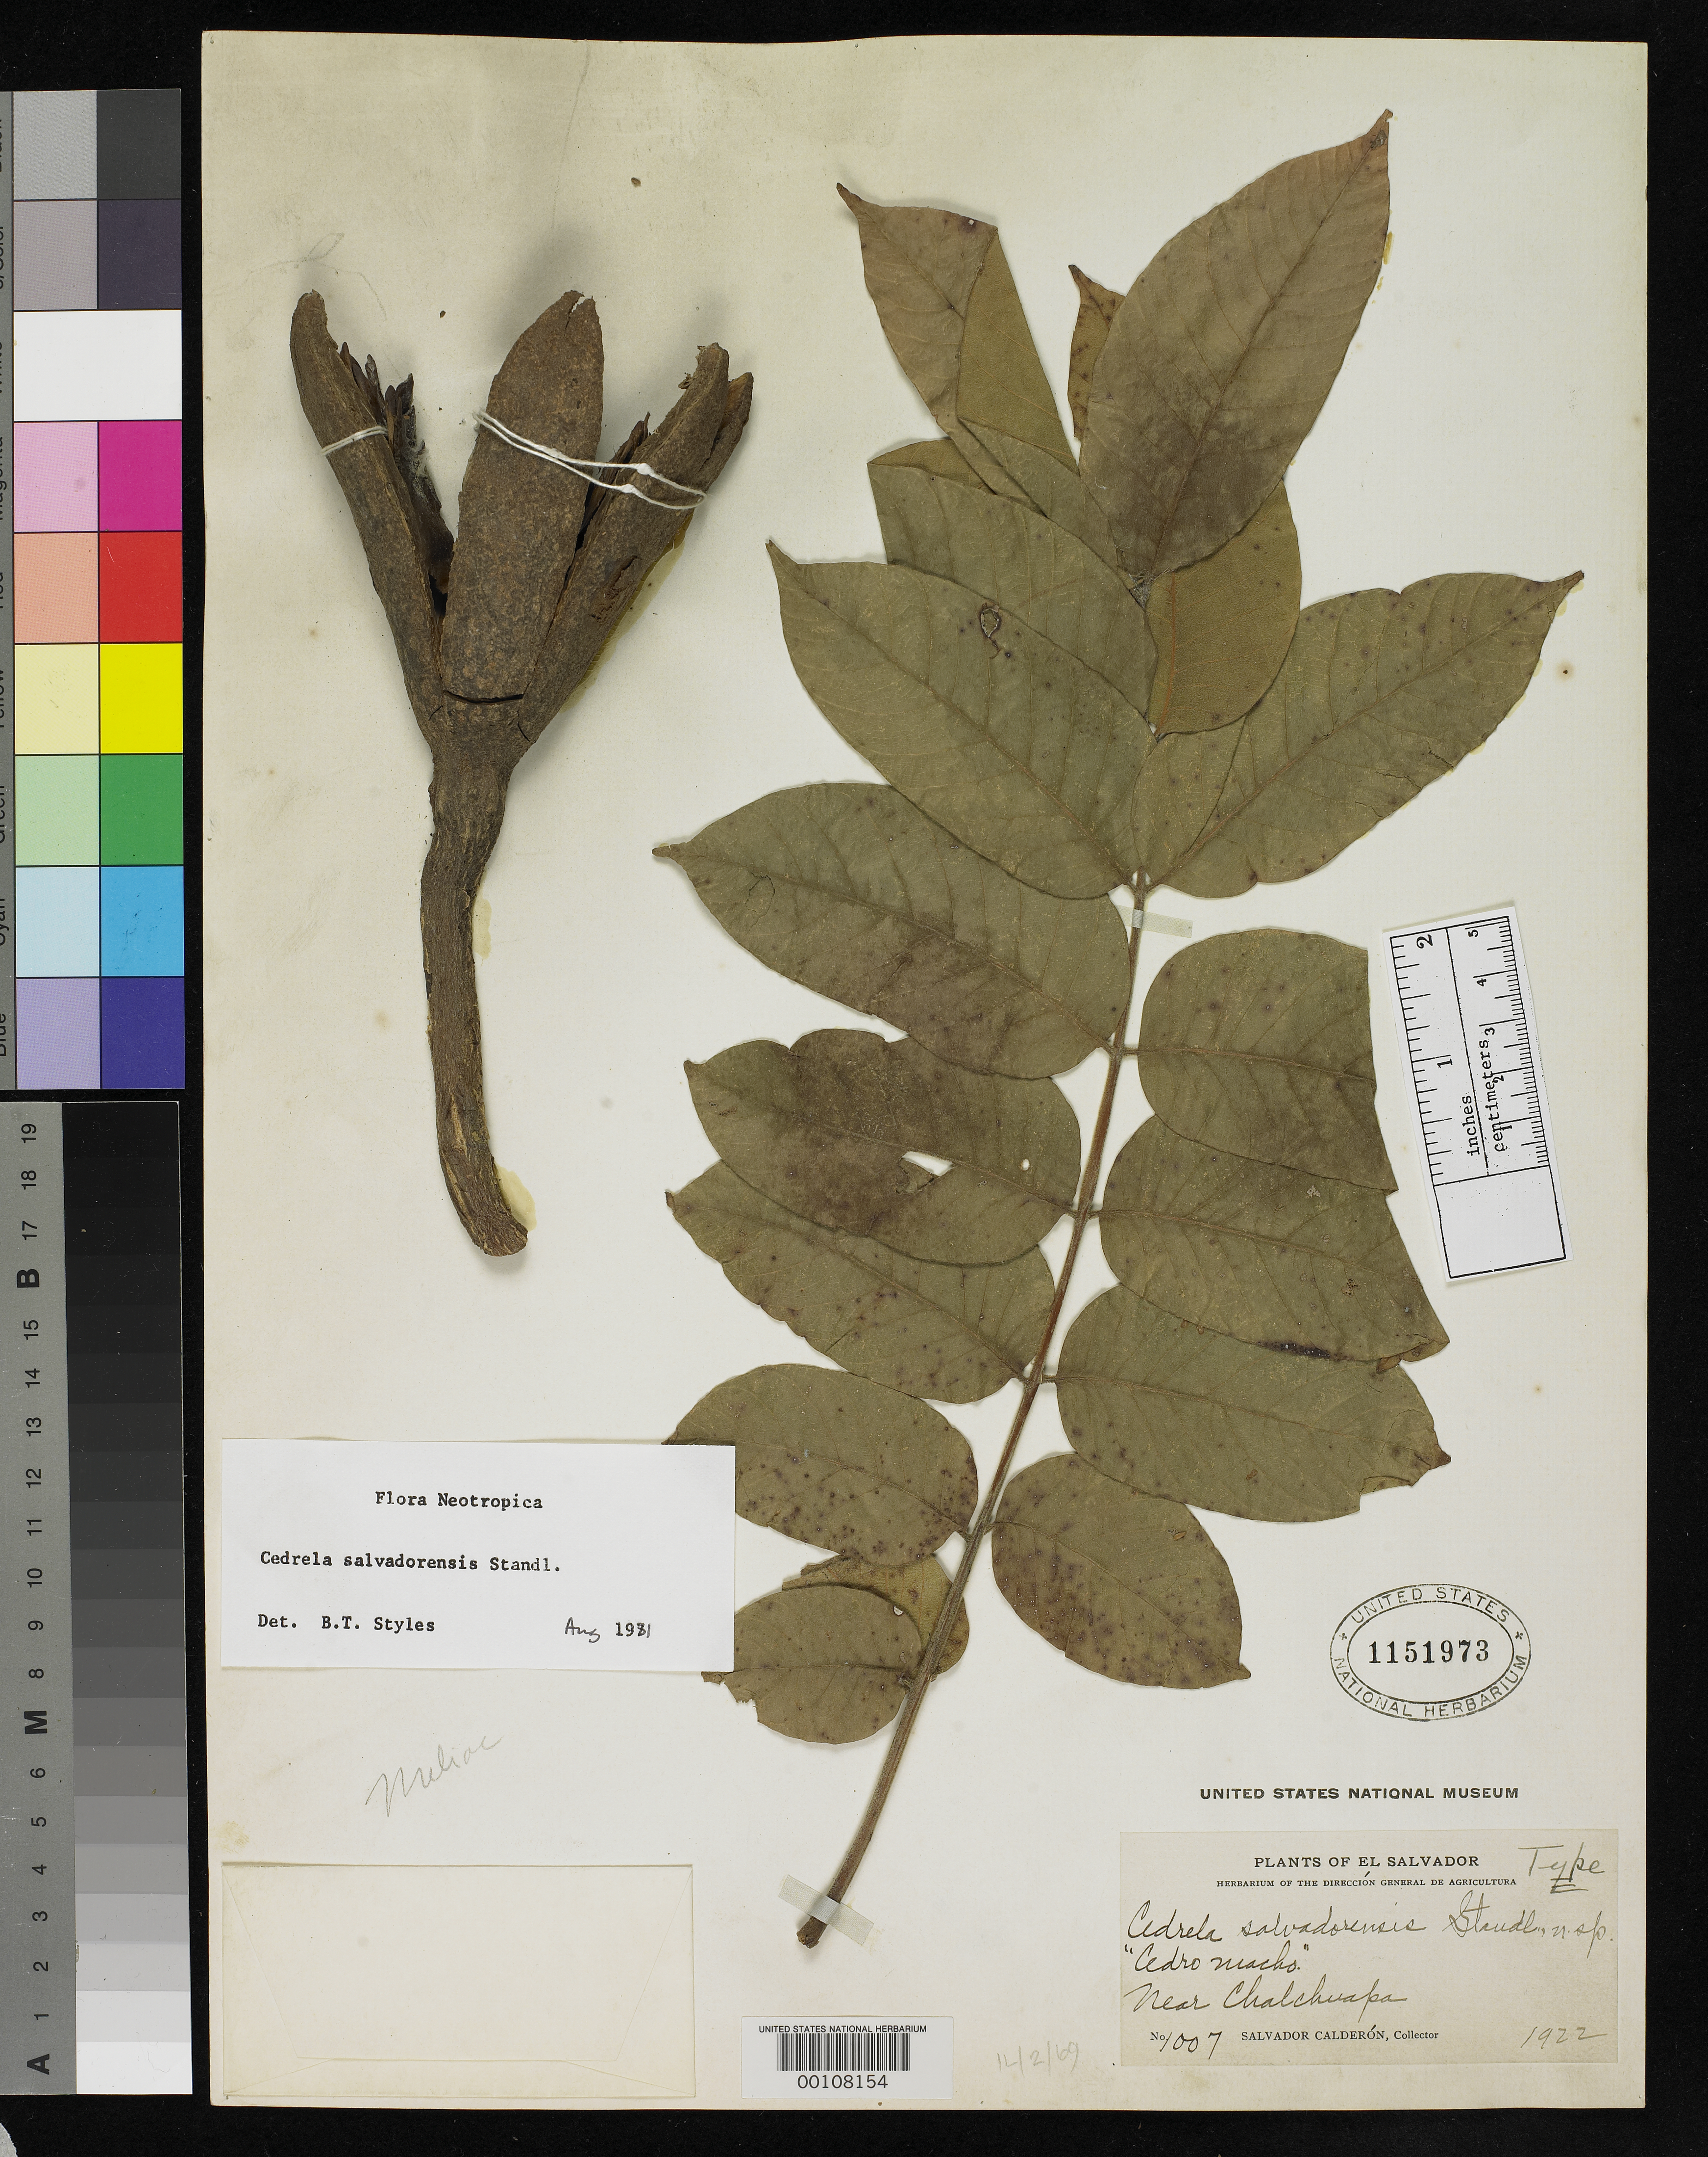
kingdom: Plantae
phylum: Tracheophyta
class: Magnoliopsida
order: Sapindales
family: Meliaceae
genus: Cedrela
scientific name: Cedrela salvadorensis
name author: Standl.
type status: Holotype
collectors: S. Calderón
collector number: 1007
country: El Salvador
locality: Near Chalchuapa, Cedro Macho.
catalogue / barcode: US 1151973